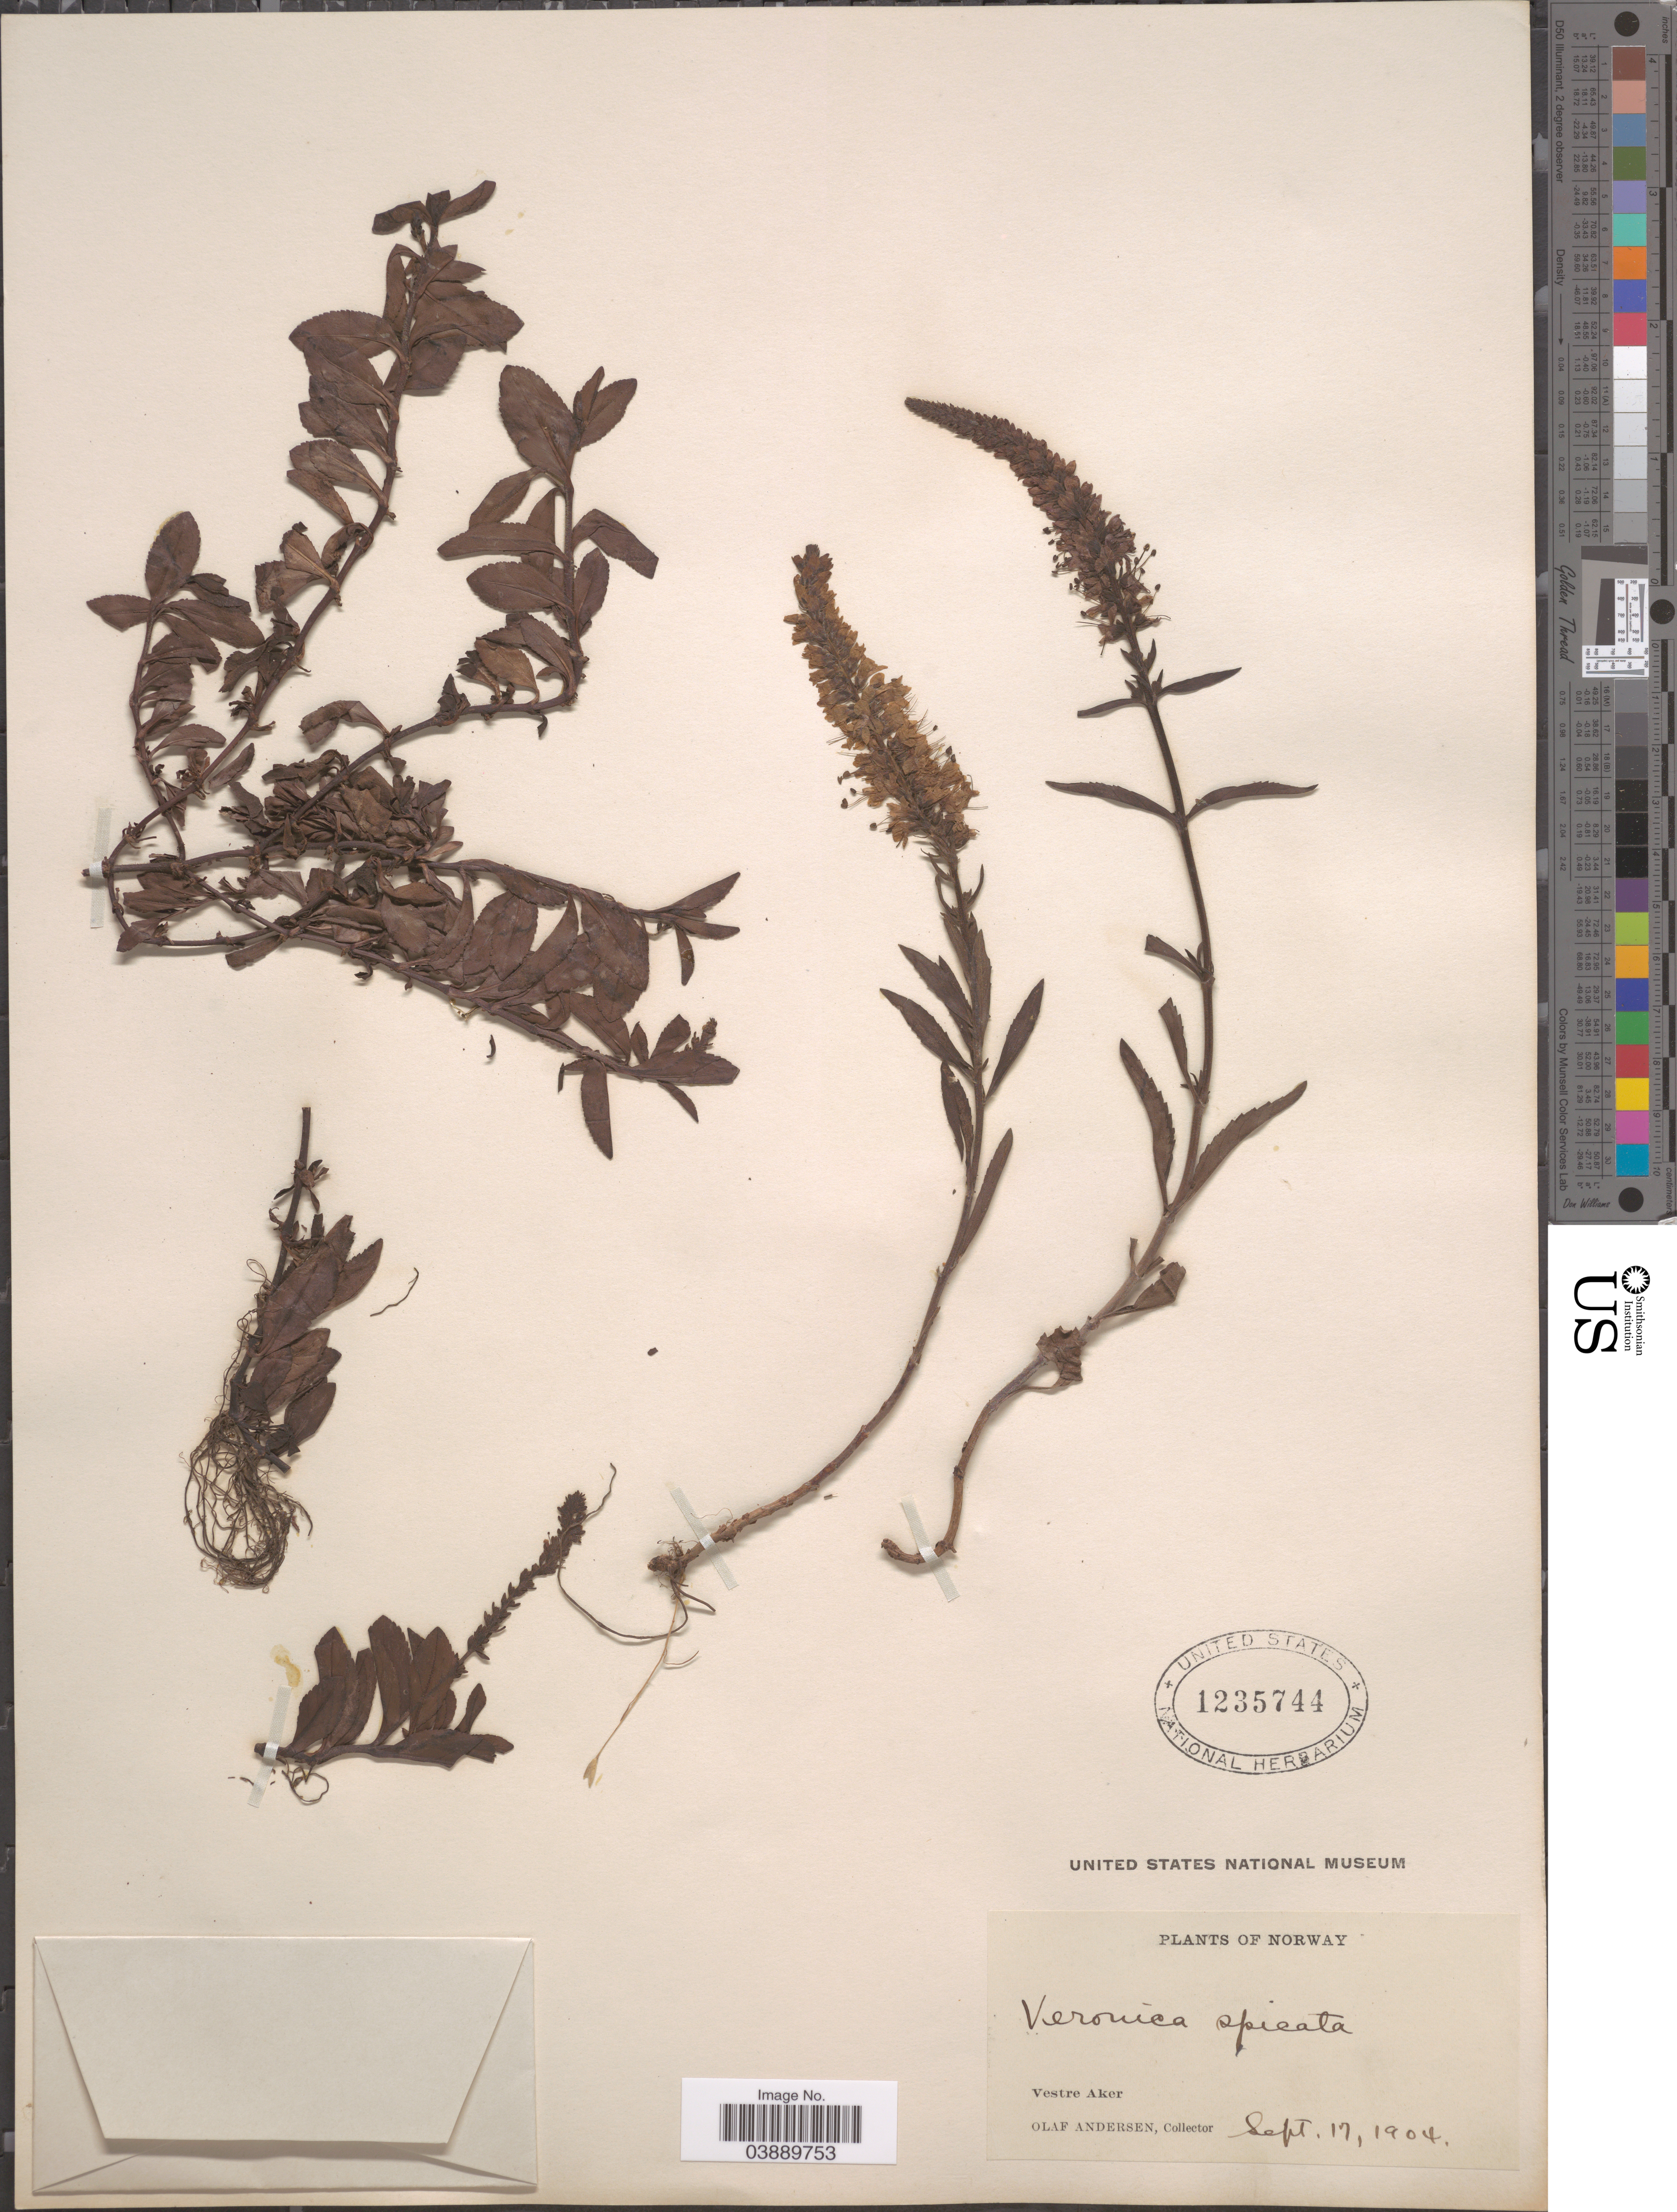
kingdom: Plantae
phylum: Tracheophyta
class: Magnoliopsida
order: Lamiales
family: Plantaginaceae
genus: Veronica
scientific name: Veronica spicata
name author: L.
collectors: O. Andersen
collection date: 1904-09-17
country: Norway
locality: Vestre Aker.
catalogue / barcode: US 1235744